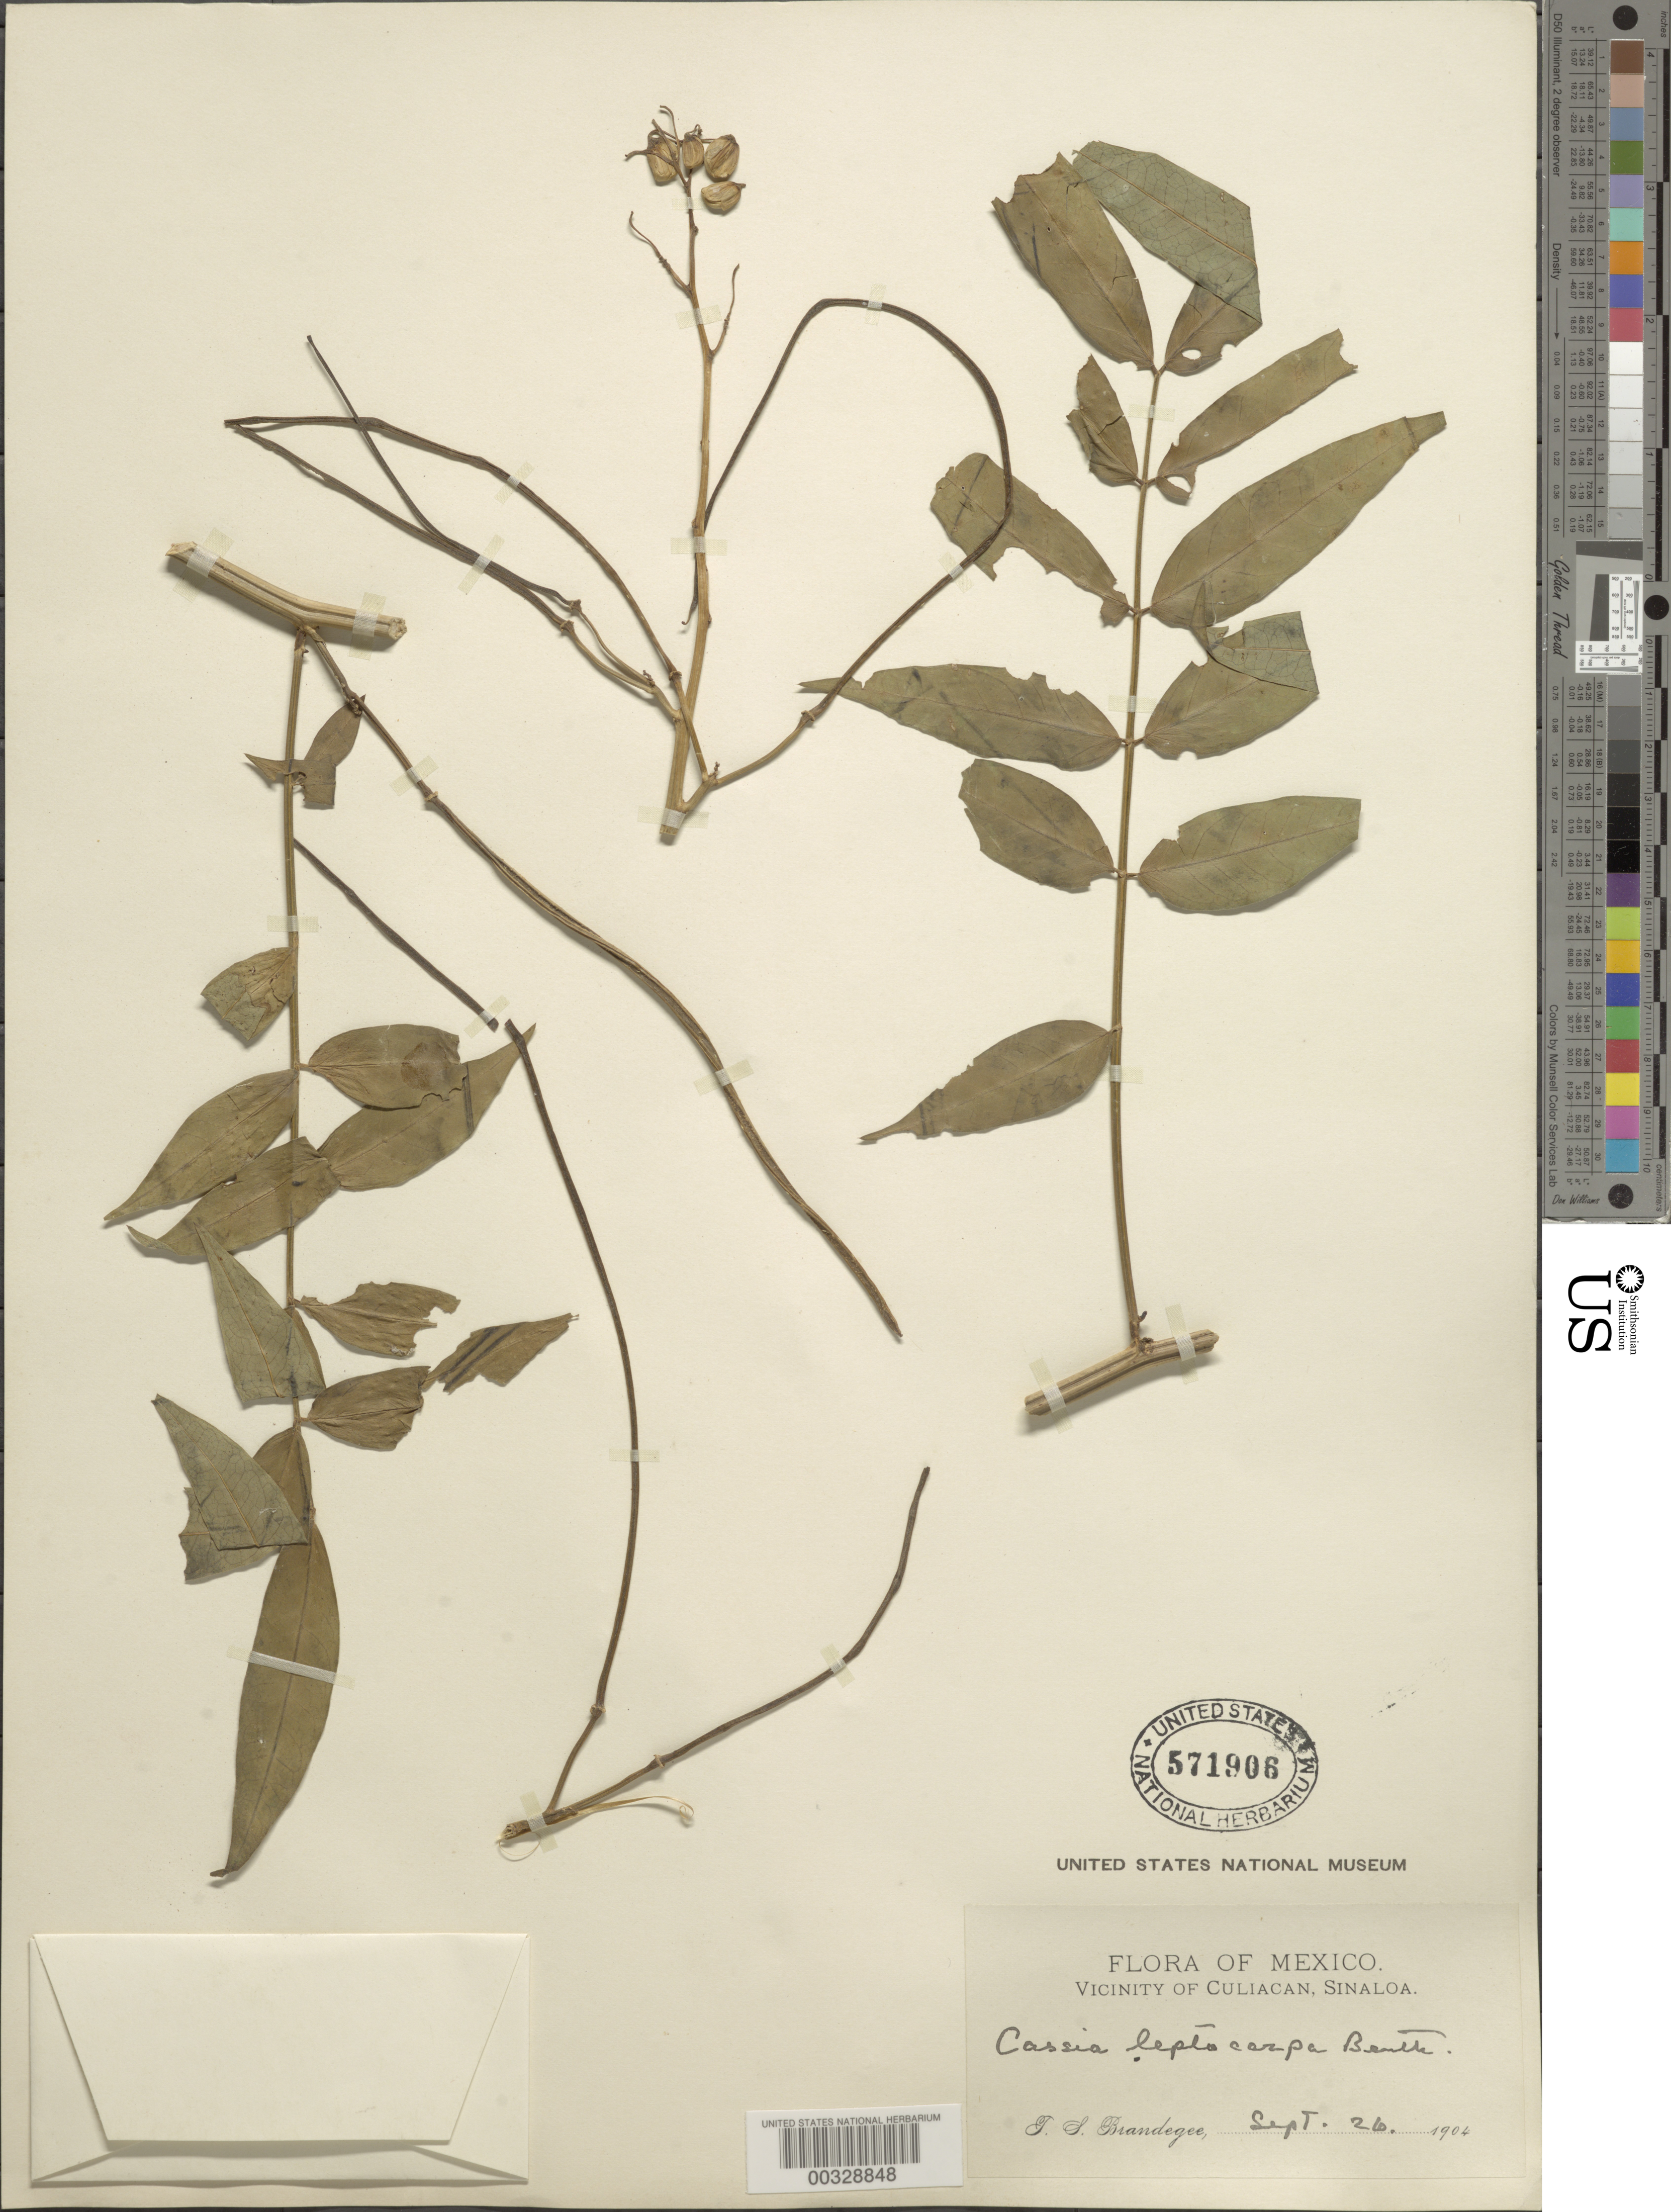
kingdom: Plantae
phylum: Tracheophyta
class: Magnoliopsida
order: Fabales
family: Fabaceae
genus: Senna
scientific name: Senna hirsuta var. leptocarpa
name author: (Benth.) H.S. Irwin & Barneby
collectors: T. S. Brandegee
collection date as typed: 26 Sep 1904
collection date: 1904-09-26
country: Mexico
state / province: Sinaloa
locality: Vicinity of Culiacan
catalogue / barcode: US 571906